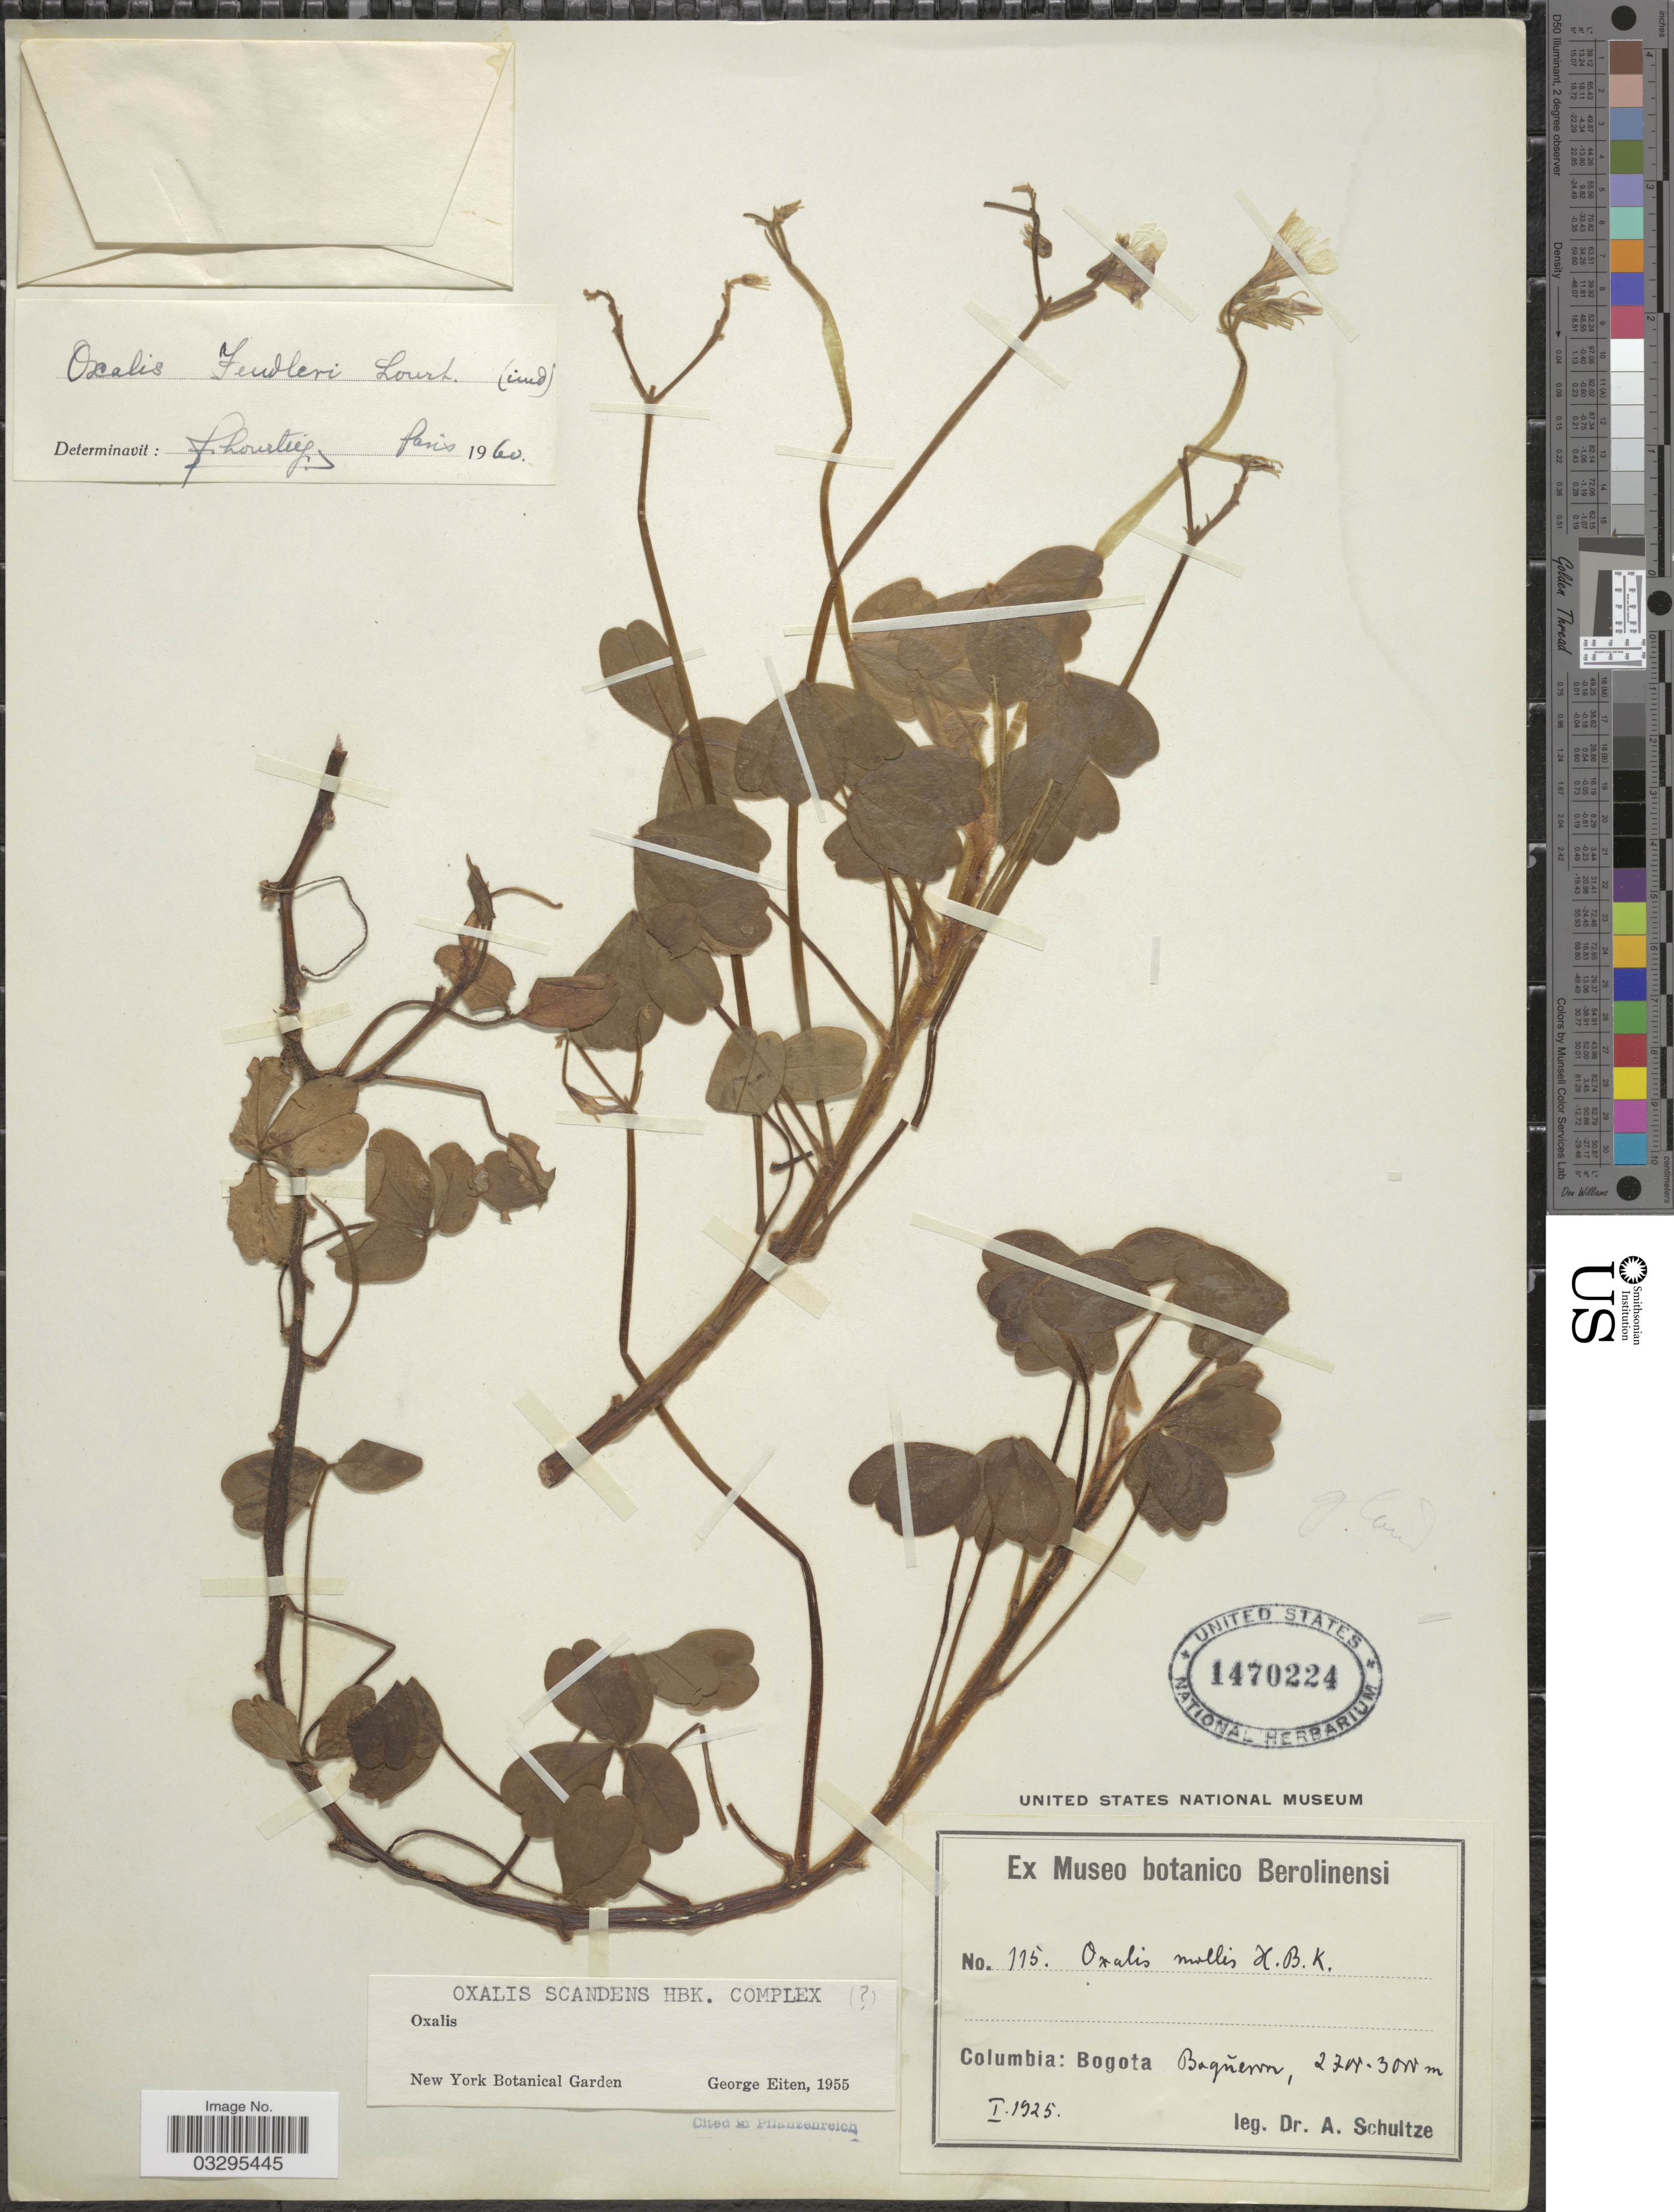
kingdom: Plantae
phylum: Tracheophyta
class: Magnoliopsida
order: Oxalidales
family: Oxalidaceae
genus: Oxalis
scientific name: Oxalis fendleri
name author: Lourteig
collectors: A. Schultze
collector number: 115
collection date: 1925-01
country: Colombia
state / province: Bogota D.C.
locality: Boqueron.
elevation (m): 2700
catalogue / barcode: US 1470224